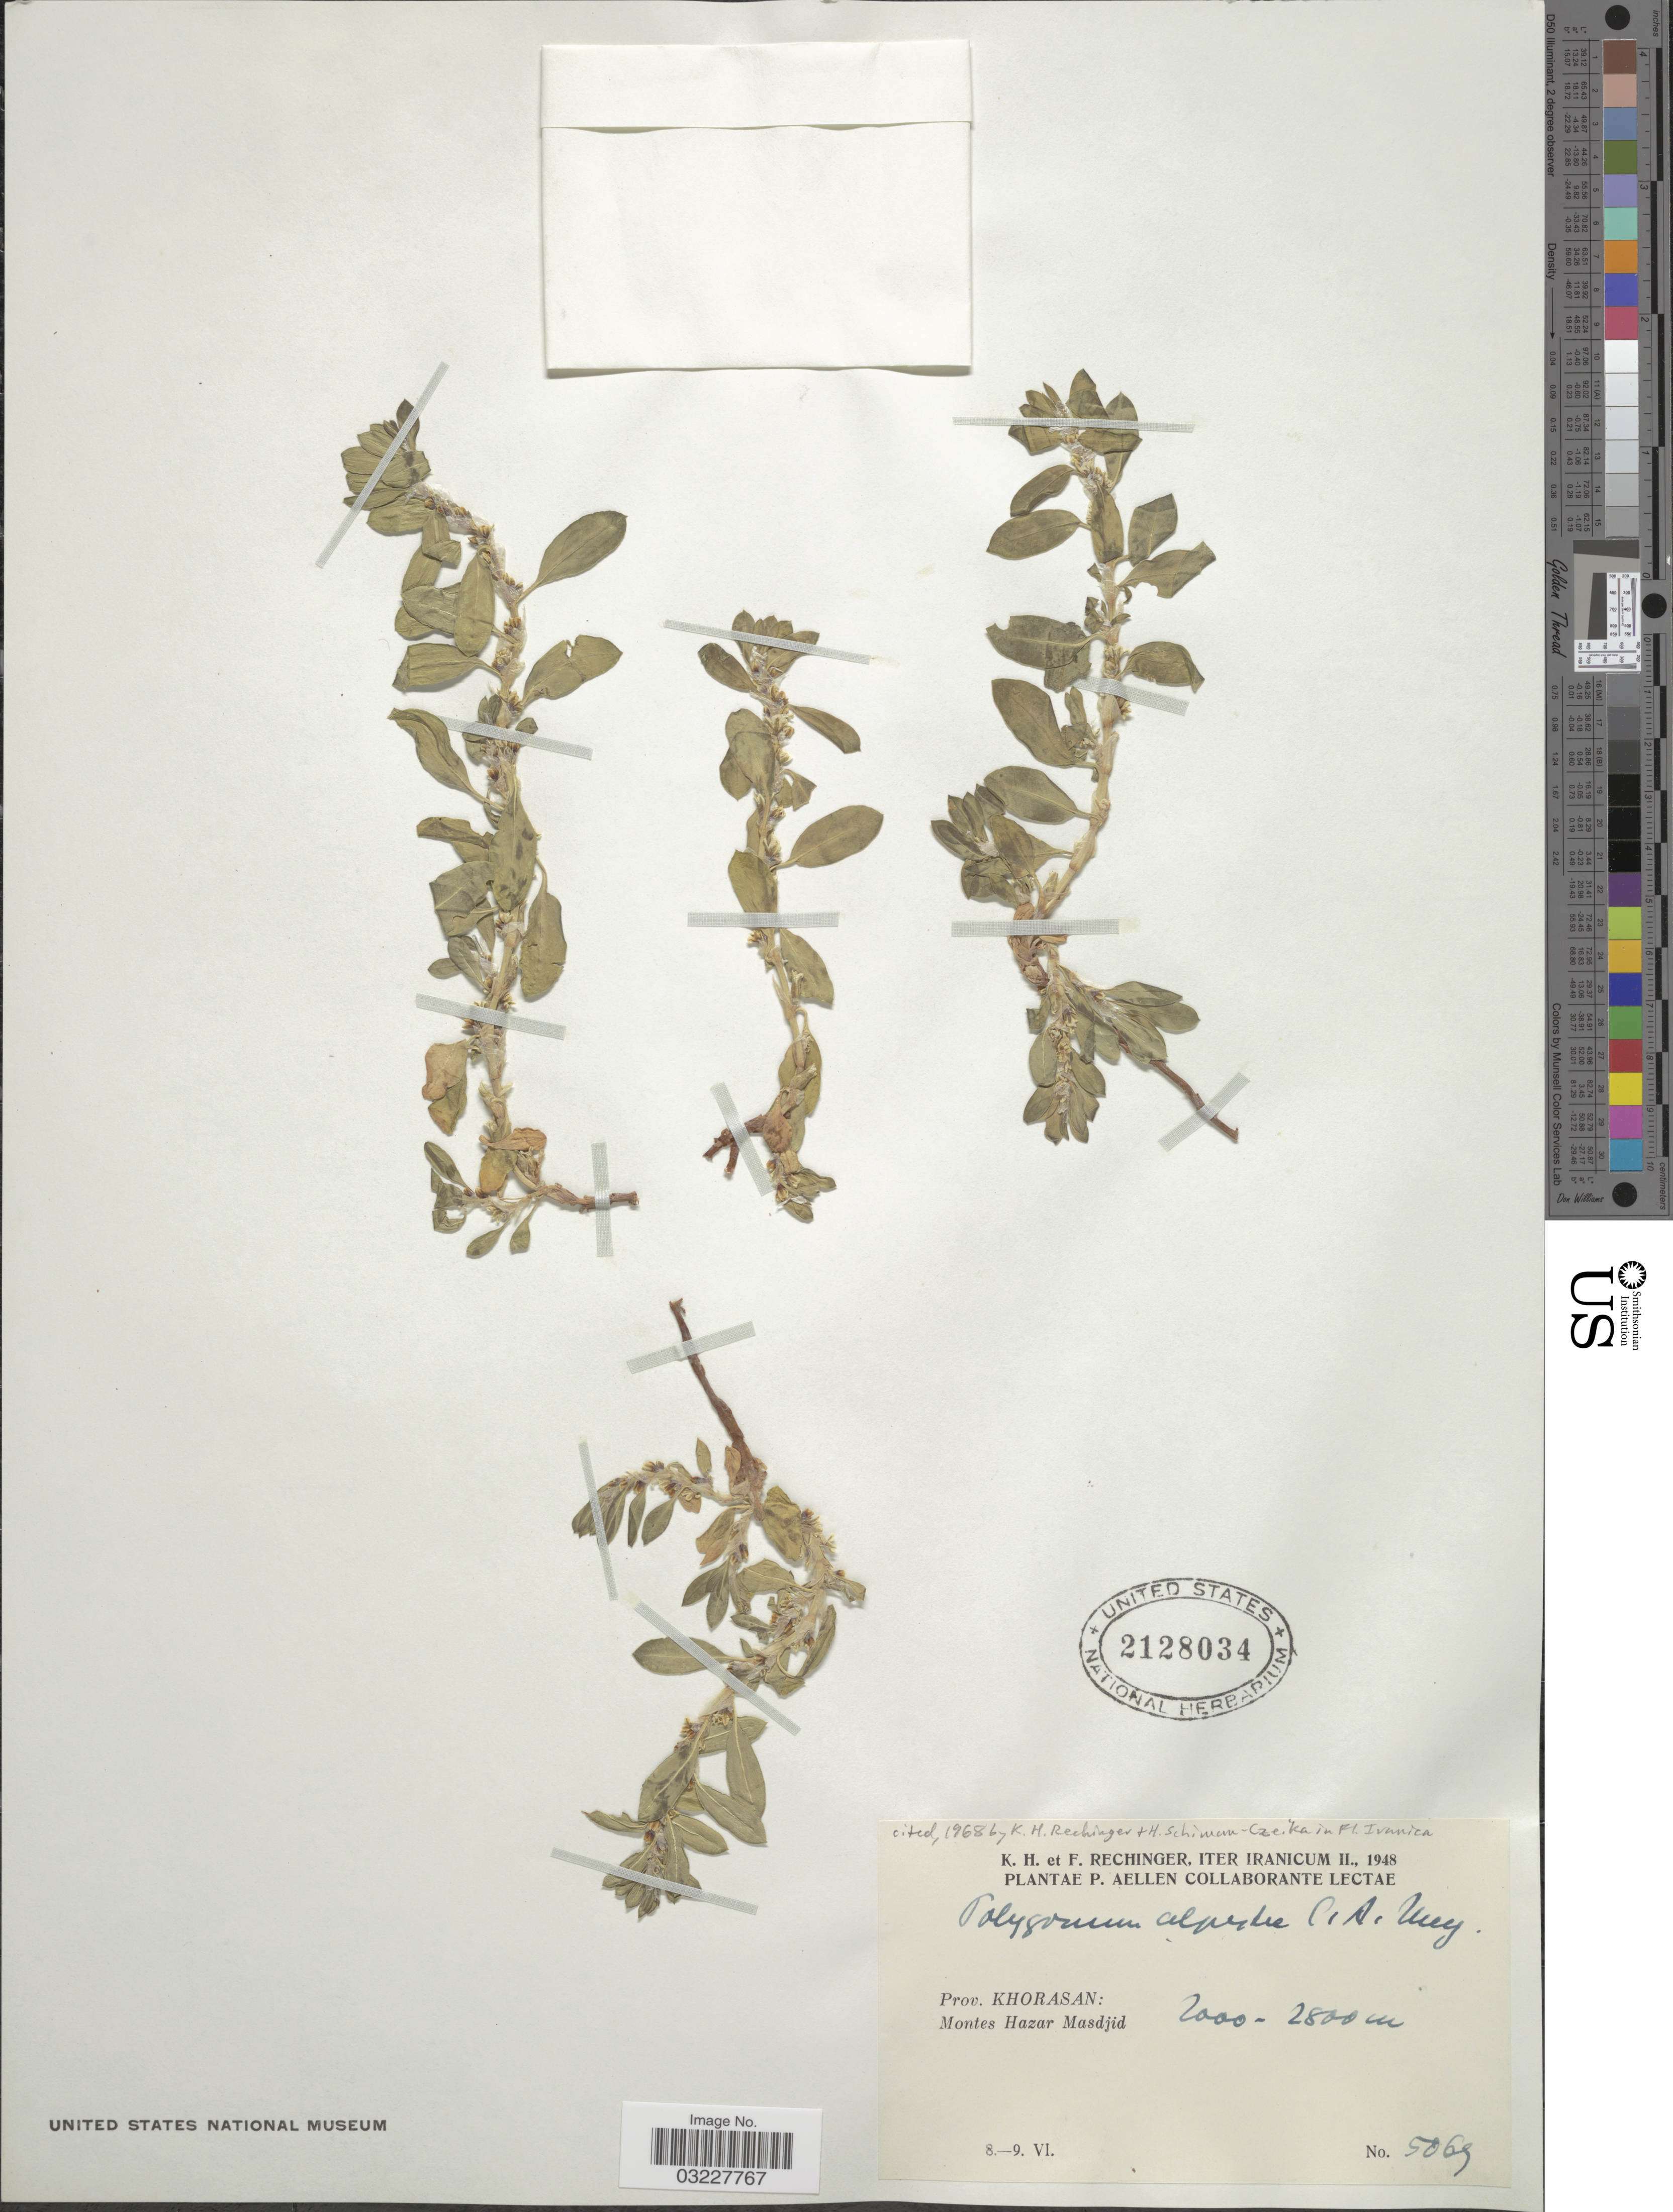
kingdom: Plantae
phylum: Tracheophyta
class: Magnoliopsida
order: Caryophyllales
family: Polygonaceae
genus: Polygonum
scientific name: Polygonum alpestre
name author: C.A. Mey.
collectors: K. H. Rechinger, F. Rechinger & P. Aellen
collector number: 5069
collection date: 1948-06-08/1948-06-09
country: Iran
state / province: Khorasan [obsolete]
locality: Montes Hazar Masdjid.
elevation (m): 2000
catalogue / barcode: US 2128034